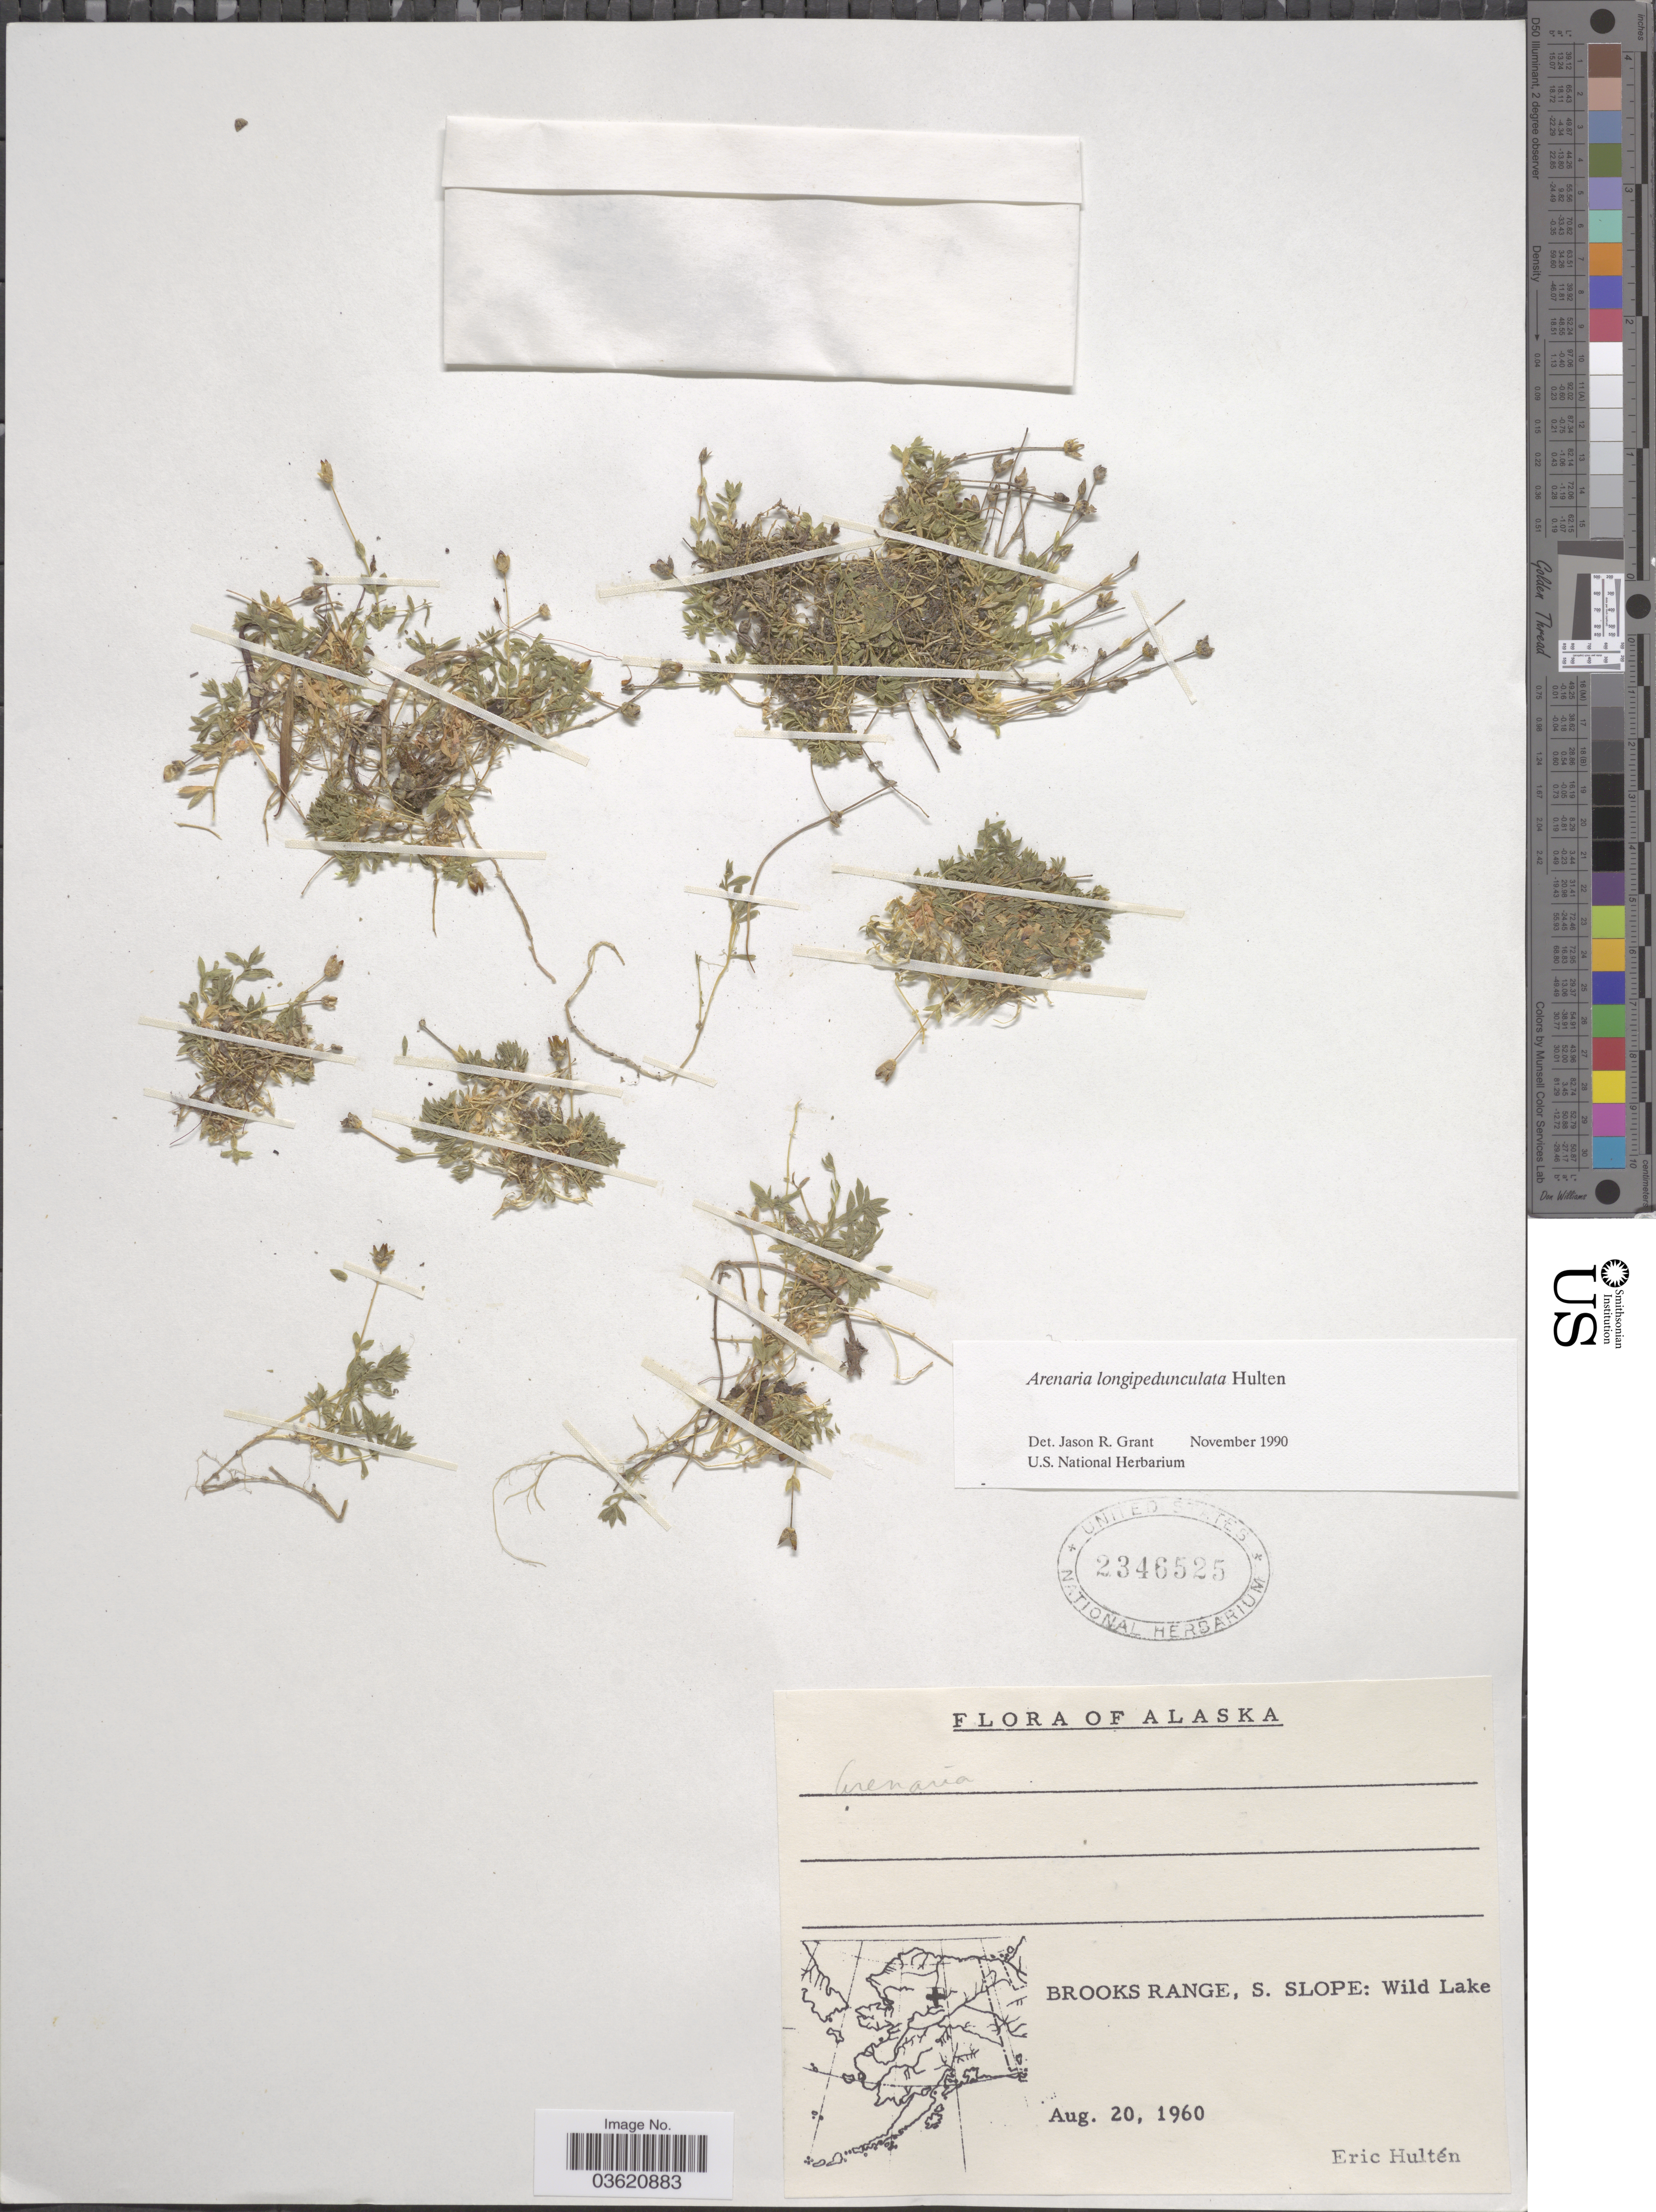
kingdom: Plantae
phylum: Tracheophyta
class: Magnoliopsida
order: Caryophyllales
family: Caryophyllaceae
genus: Arenaria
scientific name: Arenaria longipedunculata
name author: Hultén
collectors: E. G. Hultén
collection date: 1960-08-20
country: United States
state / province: Alaska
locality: Brooks Range, S. slope: Wild Lake.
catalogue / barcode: US 2346525